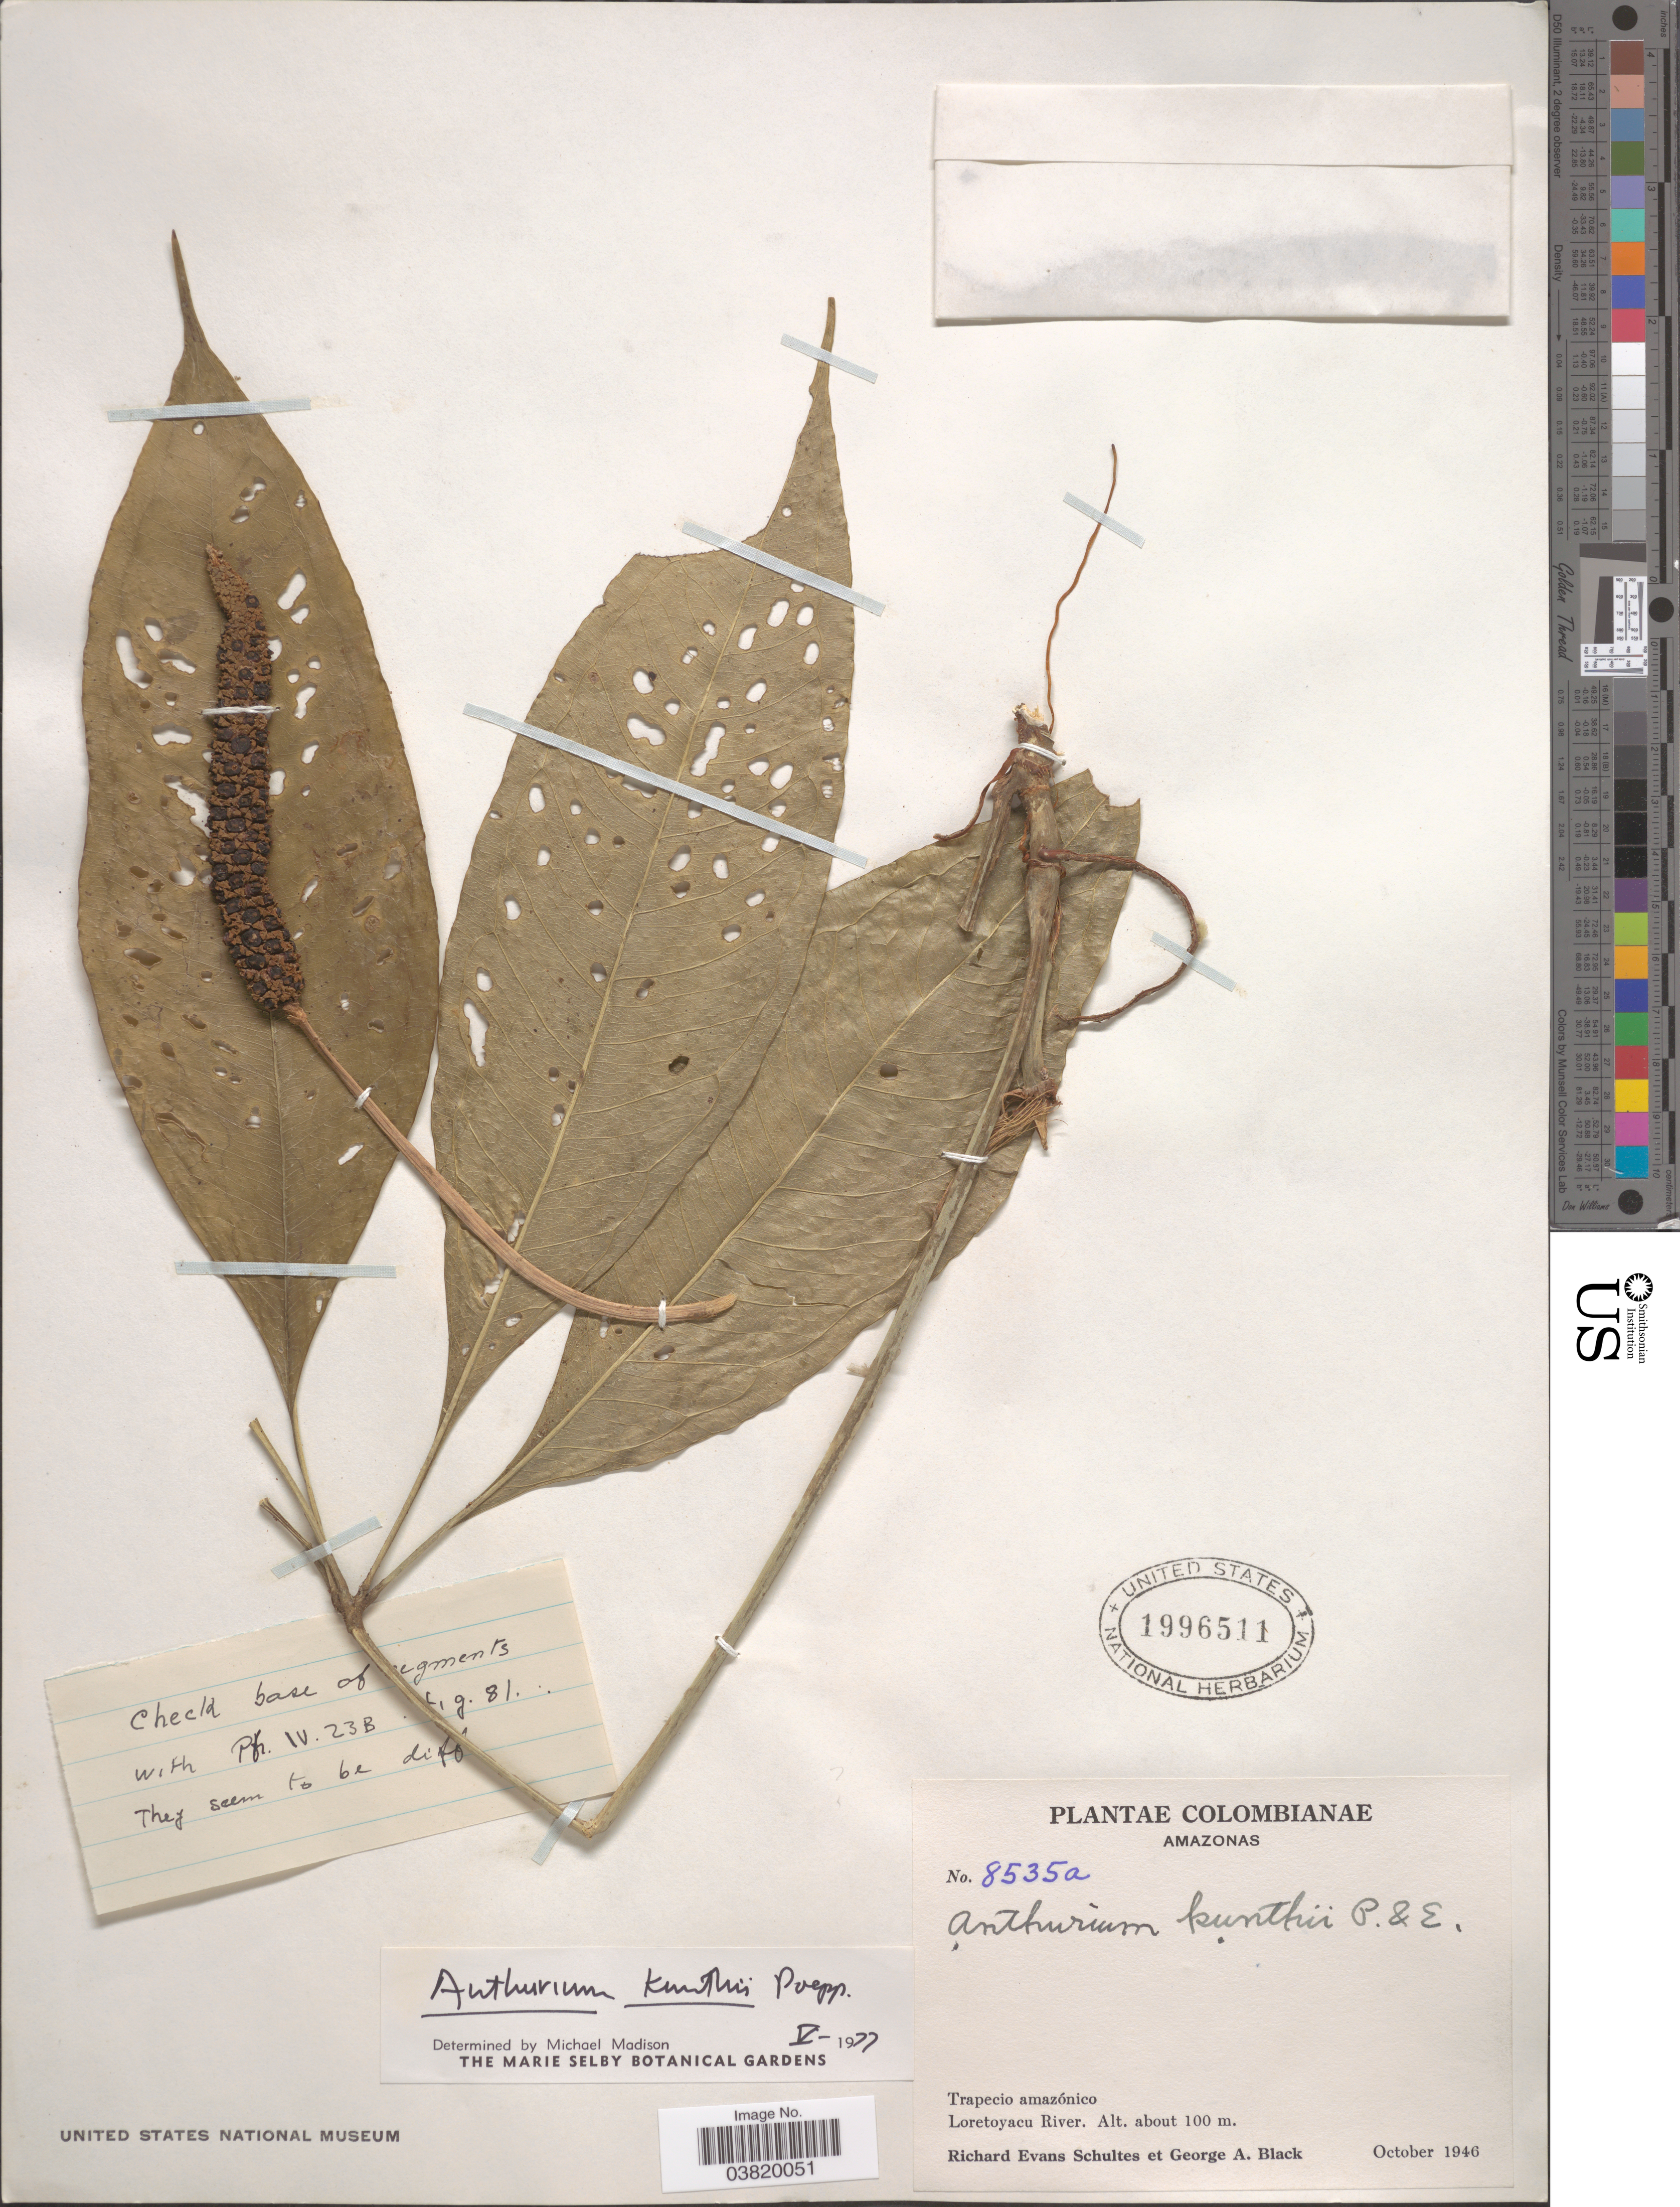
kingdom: Plantae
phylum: Tracheophyta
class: Liliopsida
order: Alismatales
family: Araceae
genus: Anthurium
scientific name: Anthurium kunthii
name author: Poepp.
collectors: R. E. Schultes & G. A. Black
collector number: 8535a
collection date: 1946-10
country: Colombia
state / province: Amazônas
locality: Trapecio amazónico. Loretoyacu River.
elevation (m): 100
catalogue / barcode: US 1996511